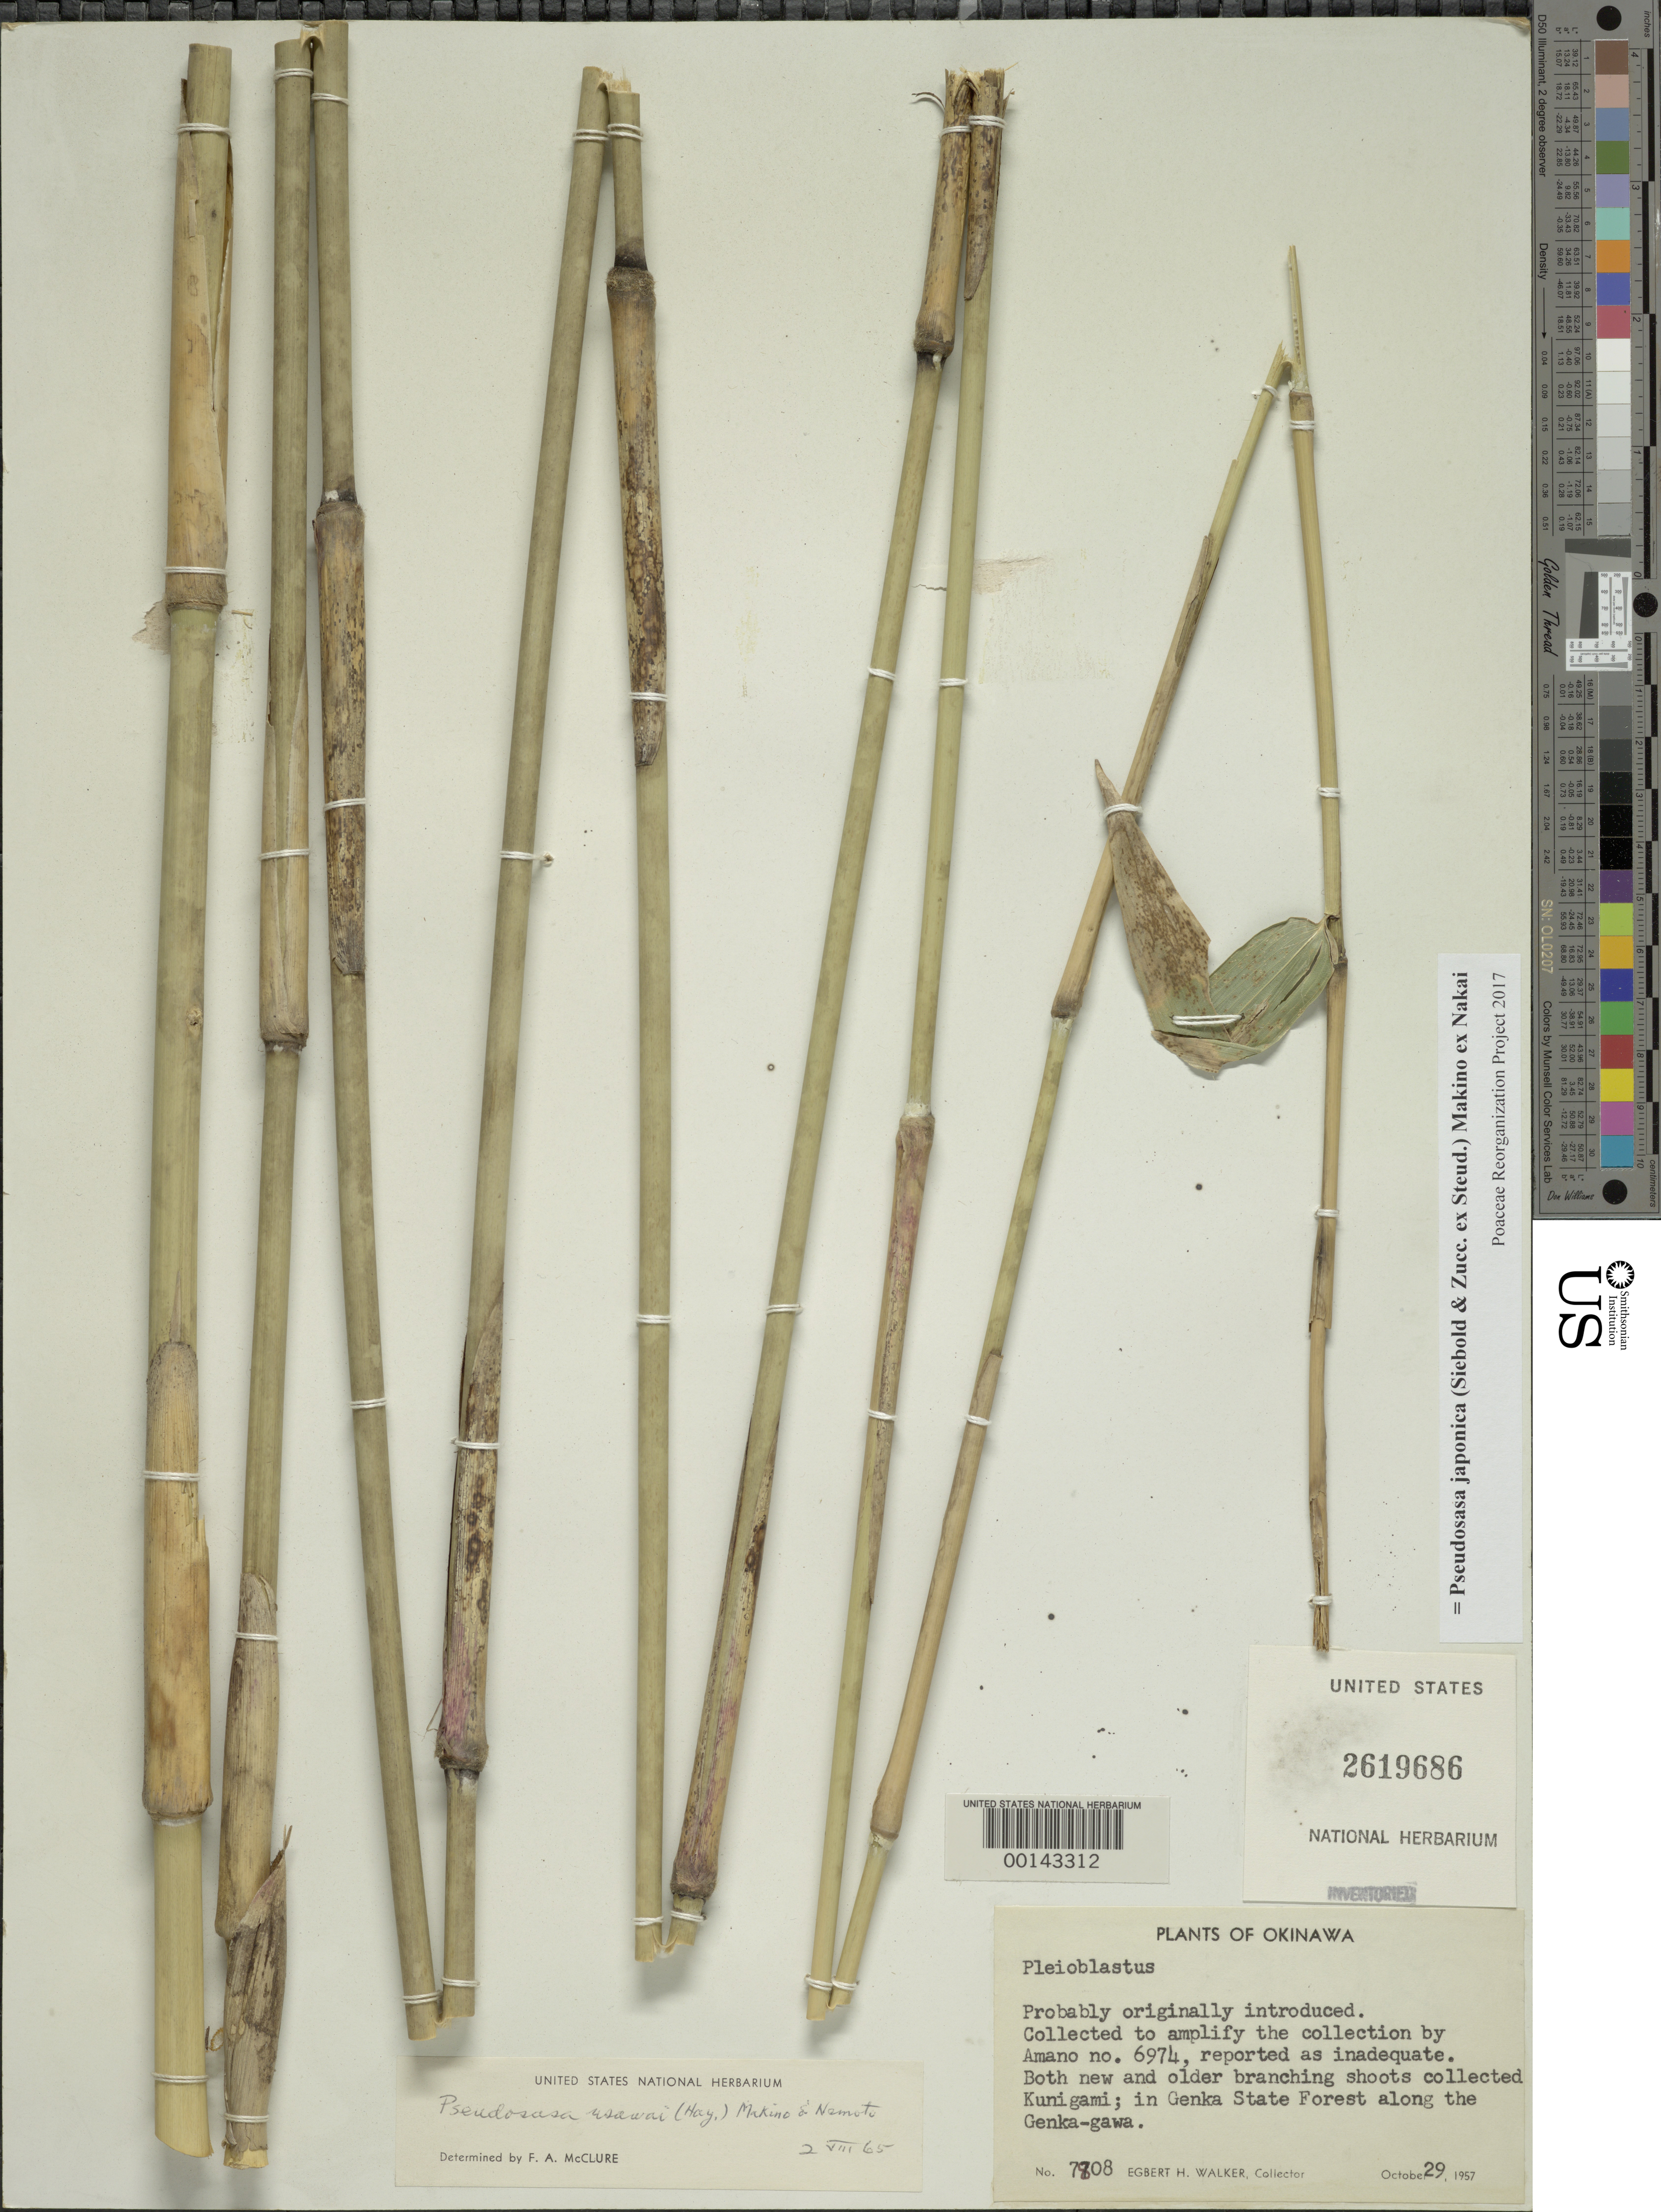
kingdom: Plantae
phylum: Tracheophyta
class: Liliopsida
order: Poales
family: Poaceae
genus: Pseudosasa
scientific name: Pseudosasa japonica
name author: (Siebold & Zucc. ex Steud.) Makino ex Nakai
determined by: Poaceae Reorganization Project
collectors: E. H. Walker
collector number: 7808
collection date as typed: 29 Oct 1957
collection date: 1957-10-29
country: Japan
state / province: Okinawa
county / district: Okinawa Prefecture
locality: Kunigami, genka state forest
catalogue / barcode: US 2619686